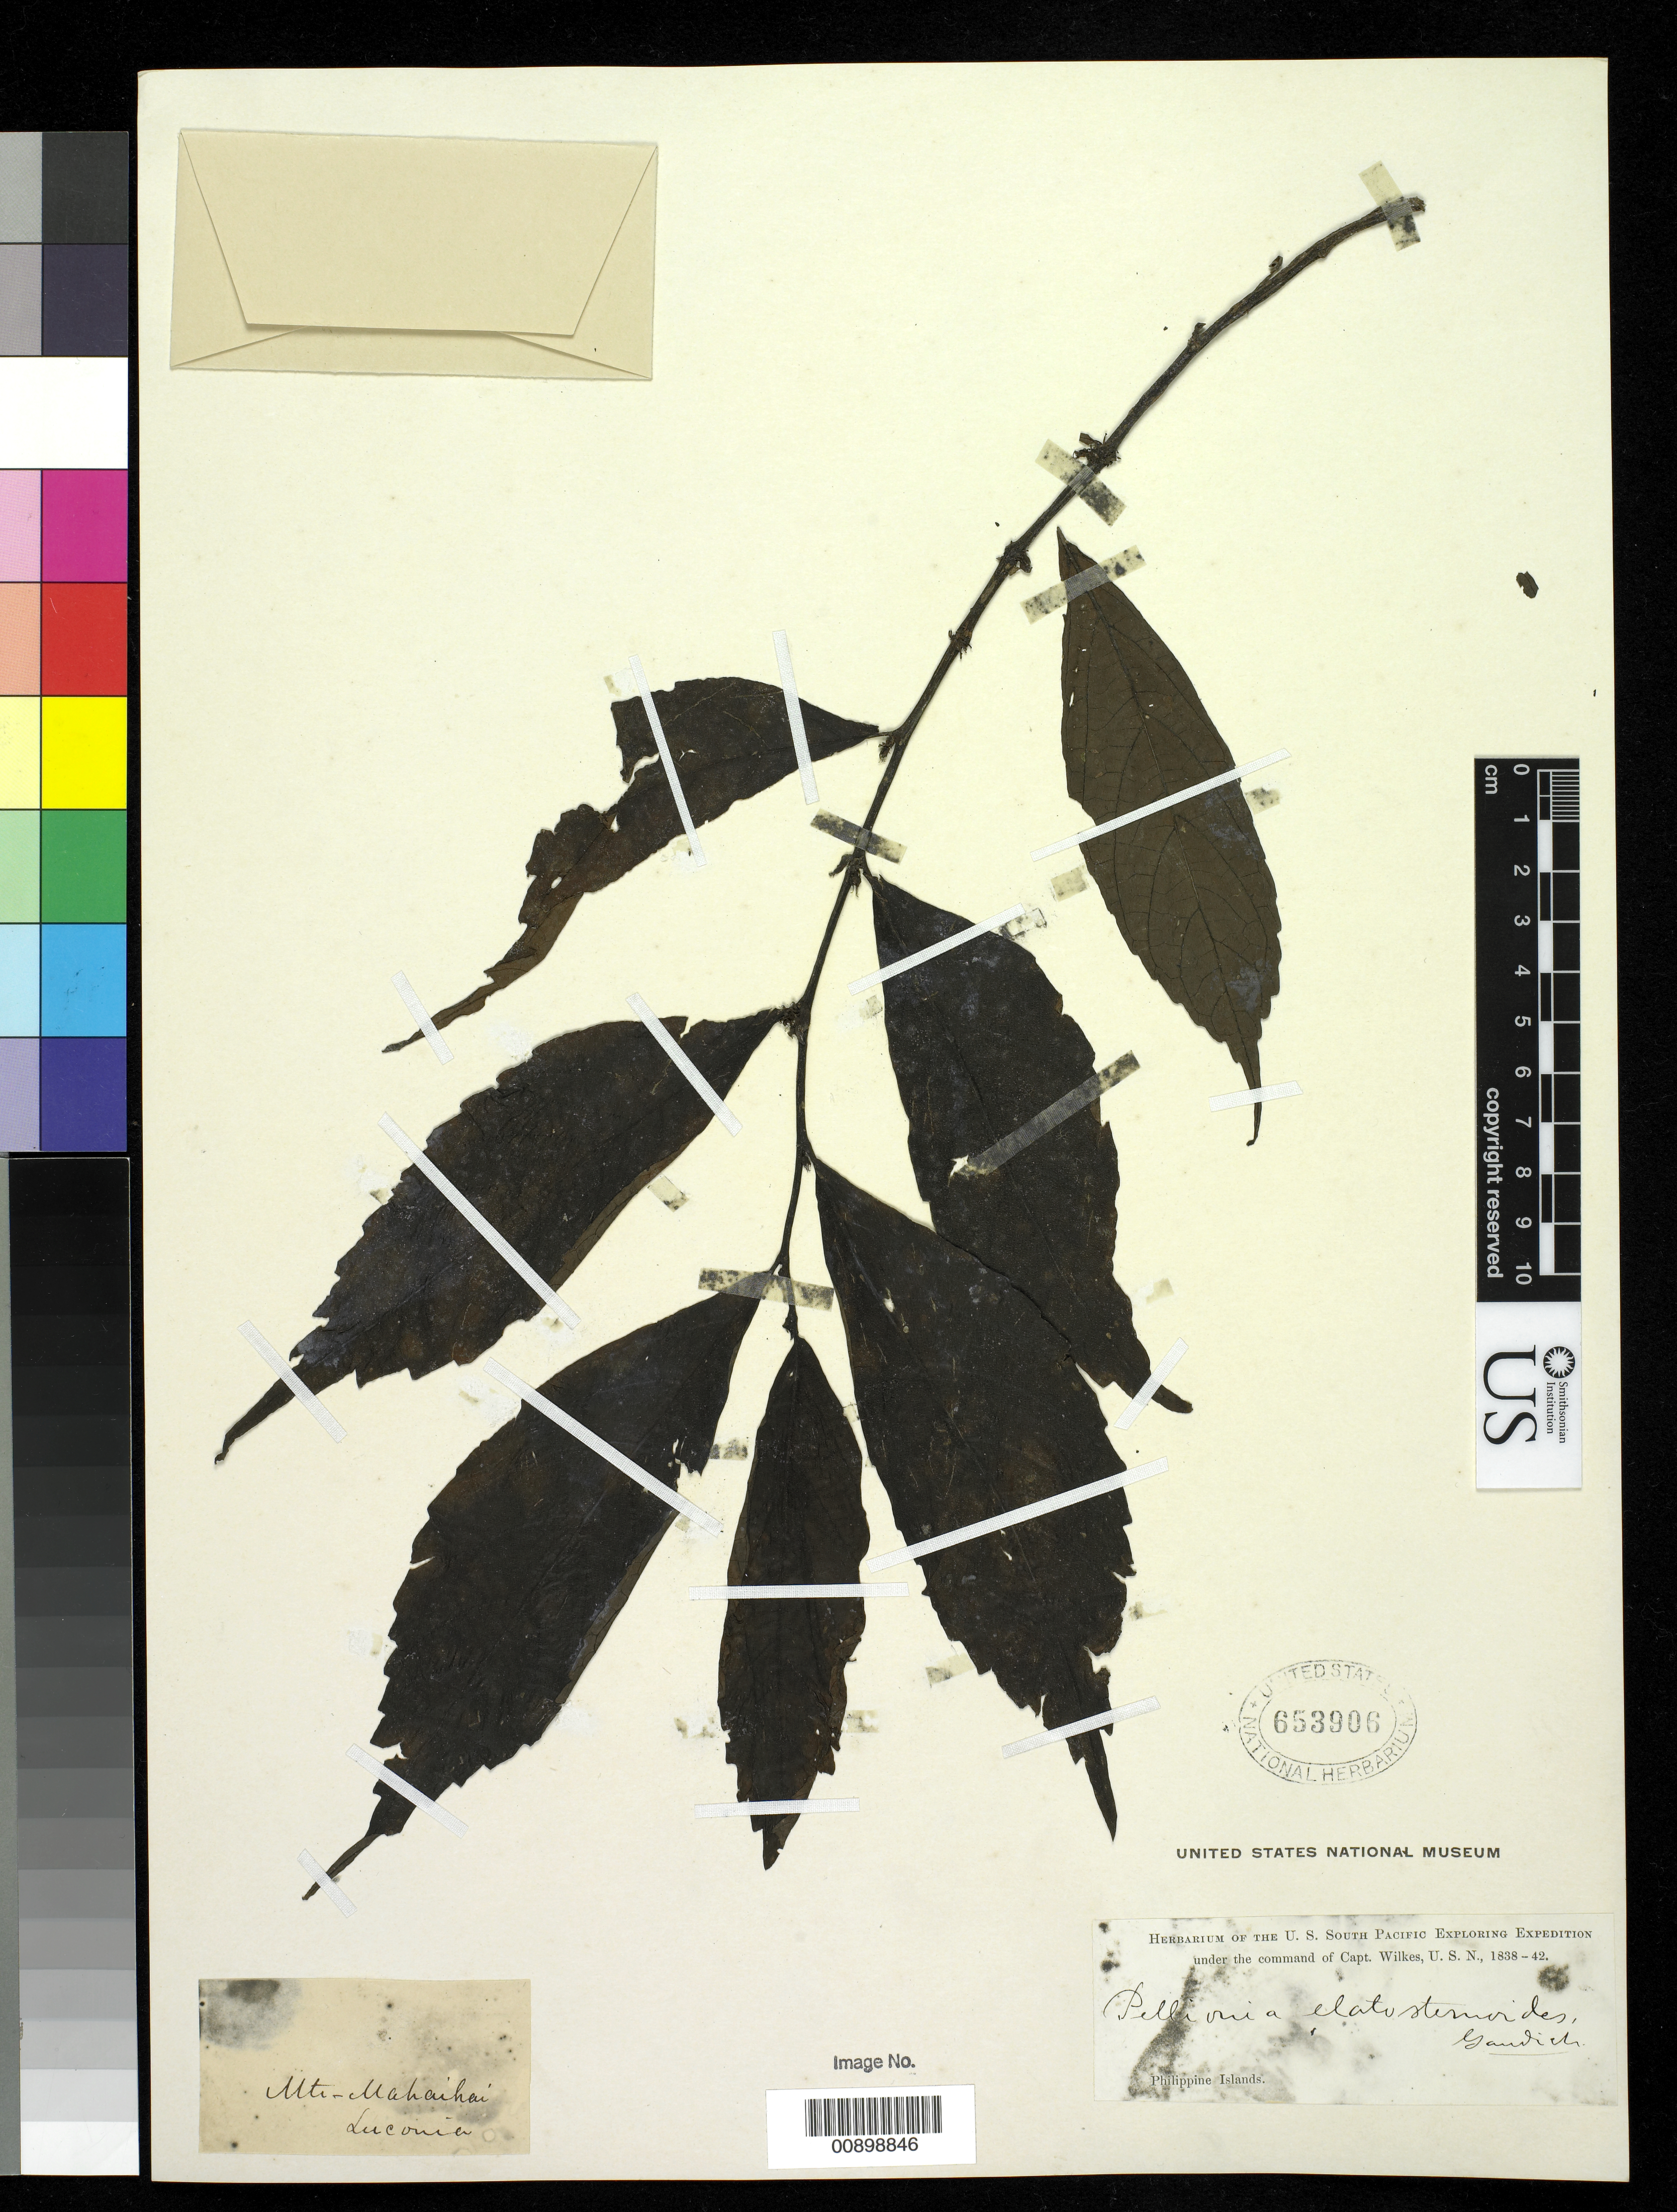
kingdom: Plantae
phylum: Tracheophyta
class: Magnoliopsida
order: Rosales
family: Urticaceae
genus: Pellionia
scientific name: Pellionia elatostemoides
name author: Gaudich.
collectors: Wilkes Explor. Exped.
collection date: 1838/1842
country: Philippines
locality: Philippine Islands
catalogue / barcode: US 653906